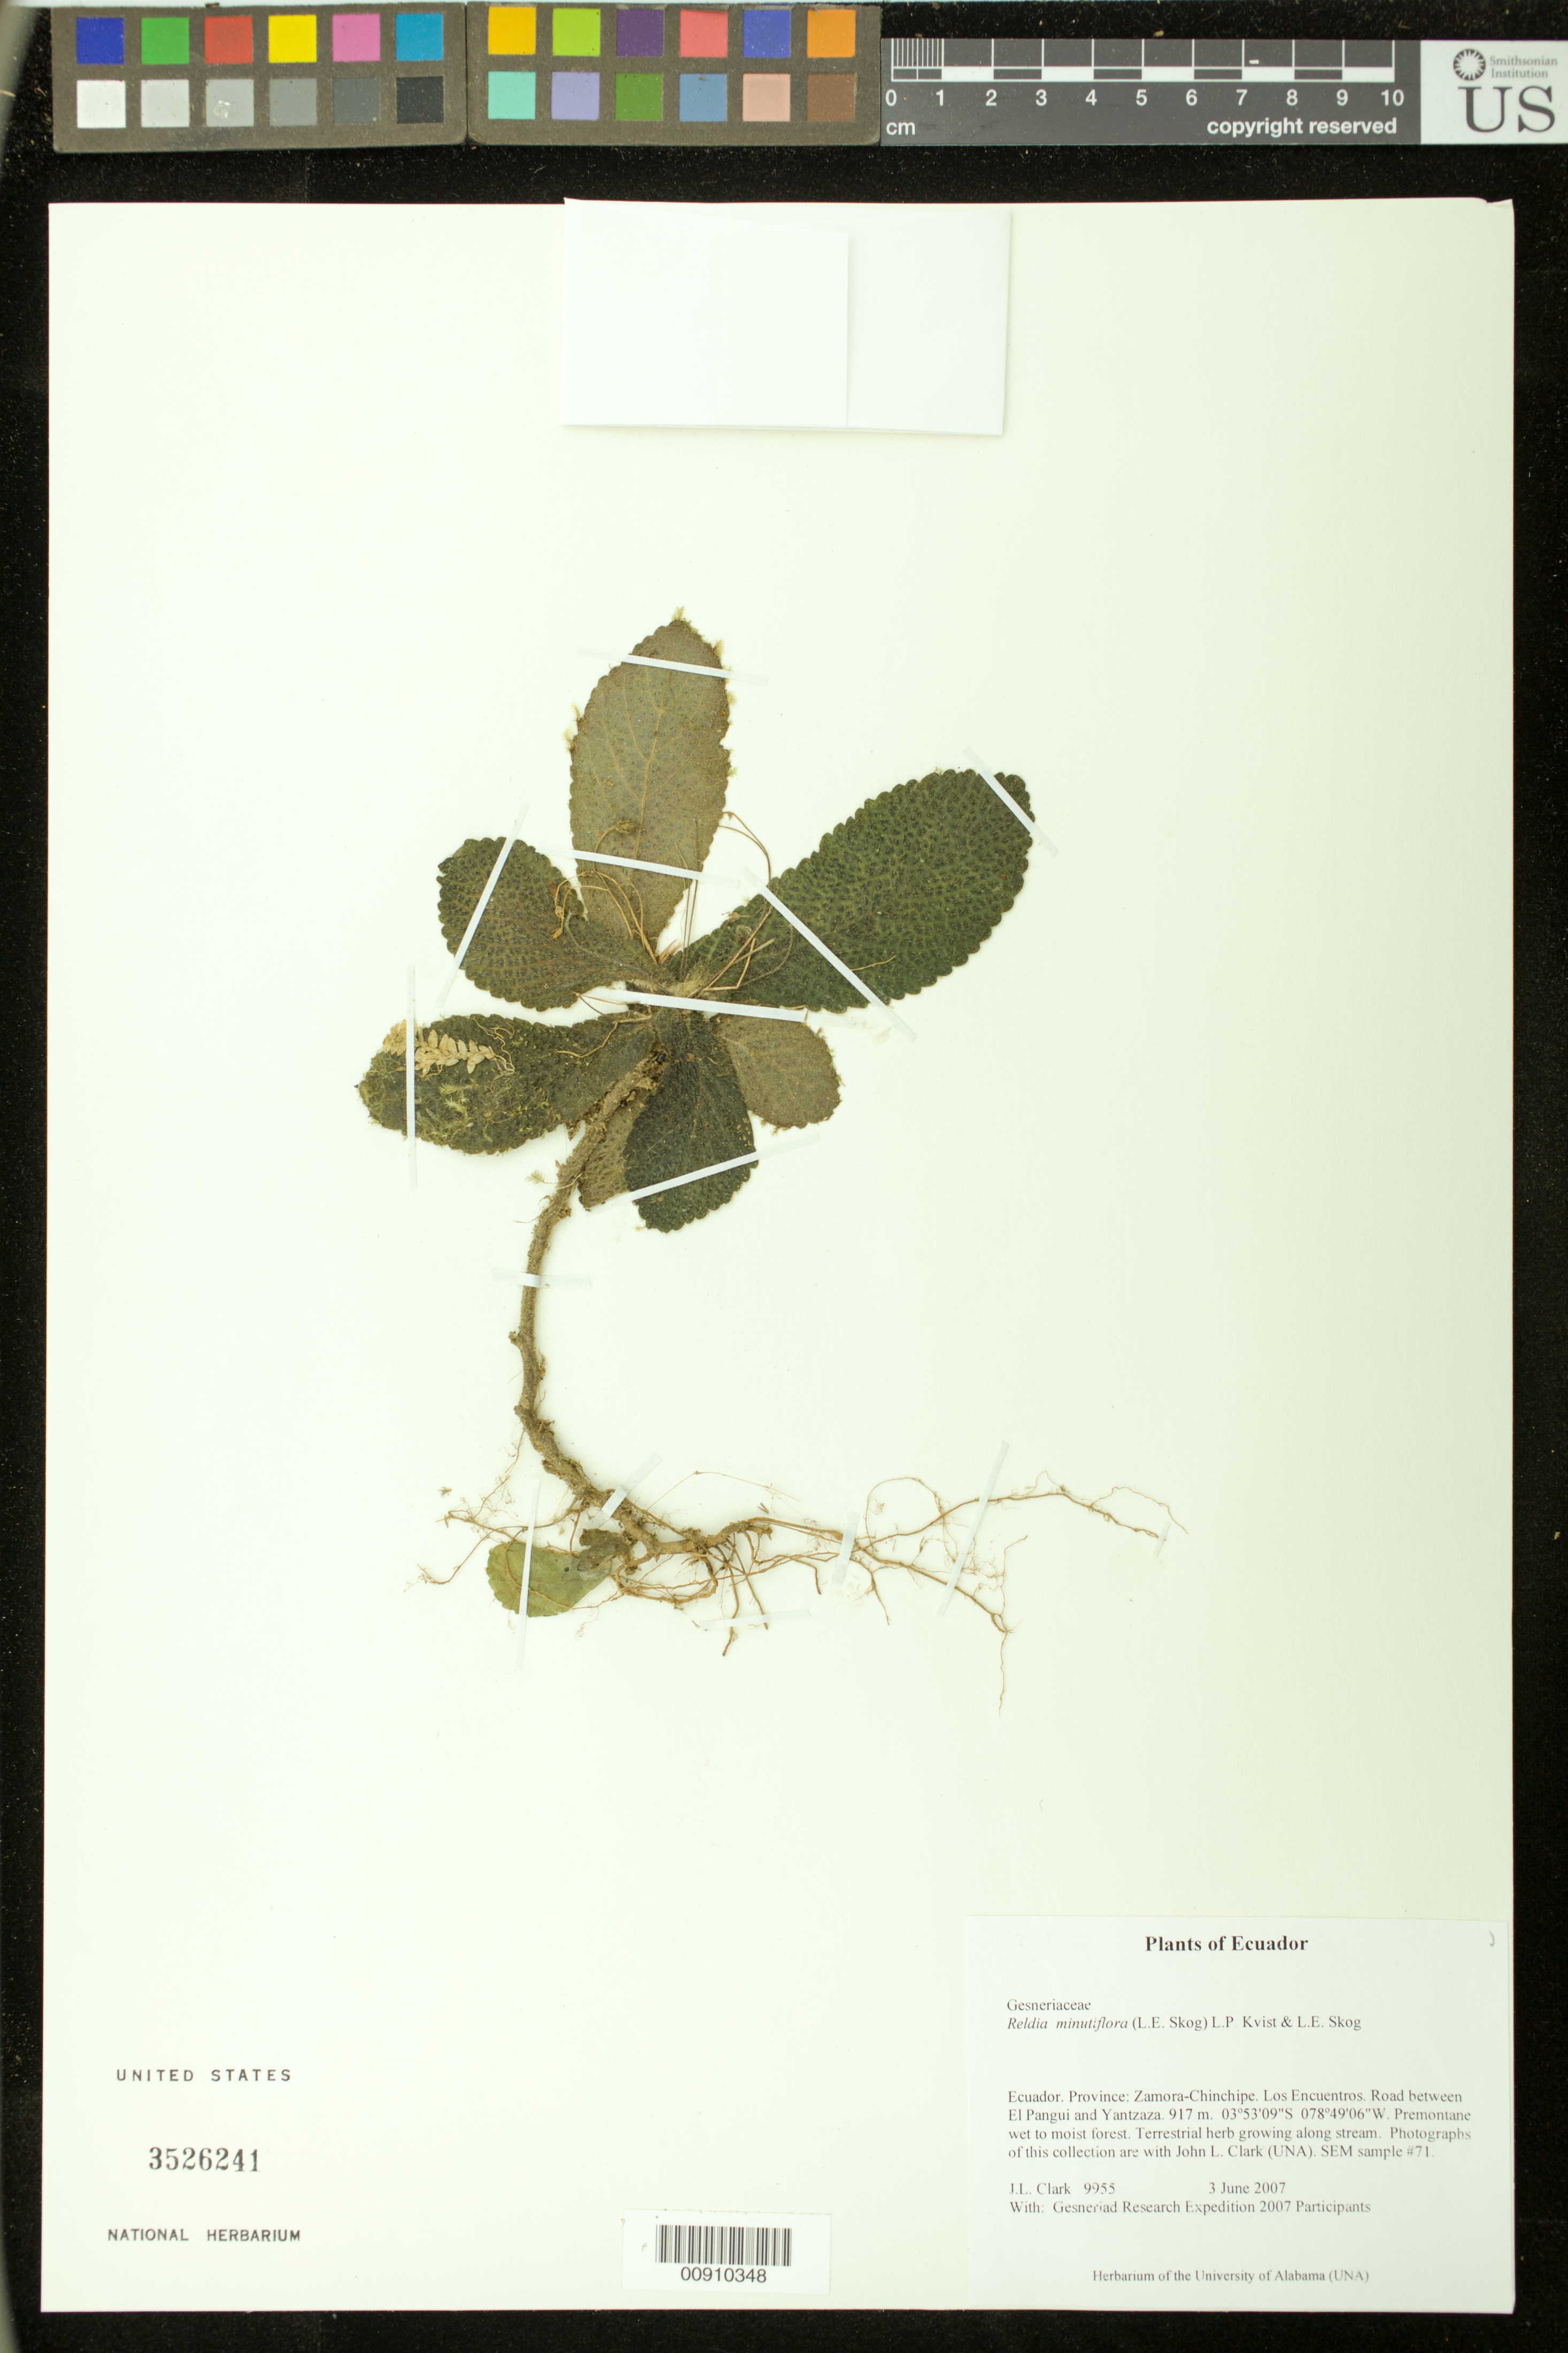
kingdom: Plantae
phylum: Tracheophyta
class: Magnoliopsida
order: Lamiales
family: Gesneriaceae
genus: Reldia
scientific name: Reldia minutiflora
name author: (L.E. Skog) L.P. Kvist & L.E. Skog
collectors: J. L. Clark & Gesneriad Research Expedition 2007 Participants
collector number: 9955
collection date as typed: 03 Jun 2007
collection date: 2007-06-03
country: Ecuador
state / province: Zamora-Chinchipe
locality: Los Encuentros. Road between El Pangui and Yantzaza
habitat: Premontane wet to moist forest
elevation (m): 917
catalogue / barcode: US 3526241